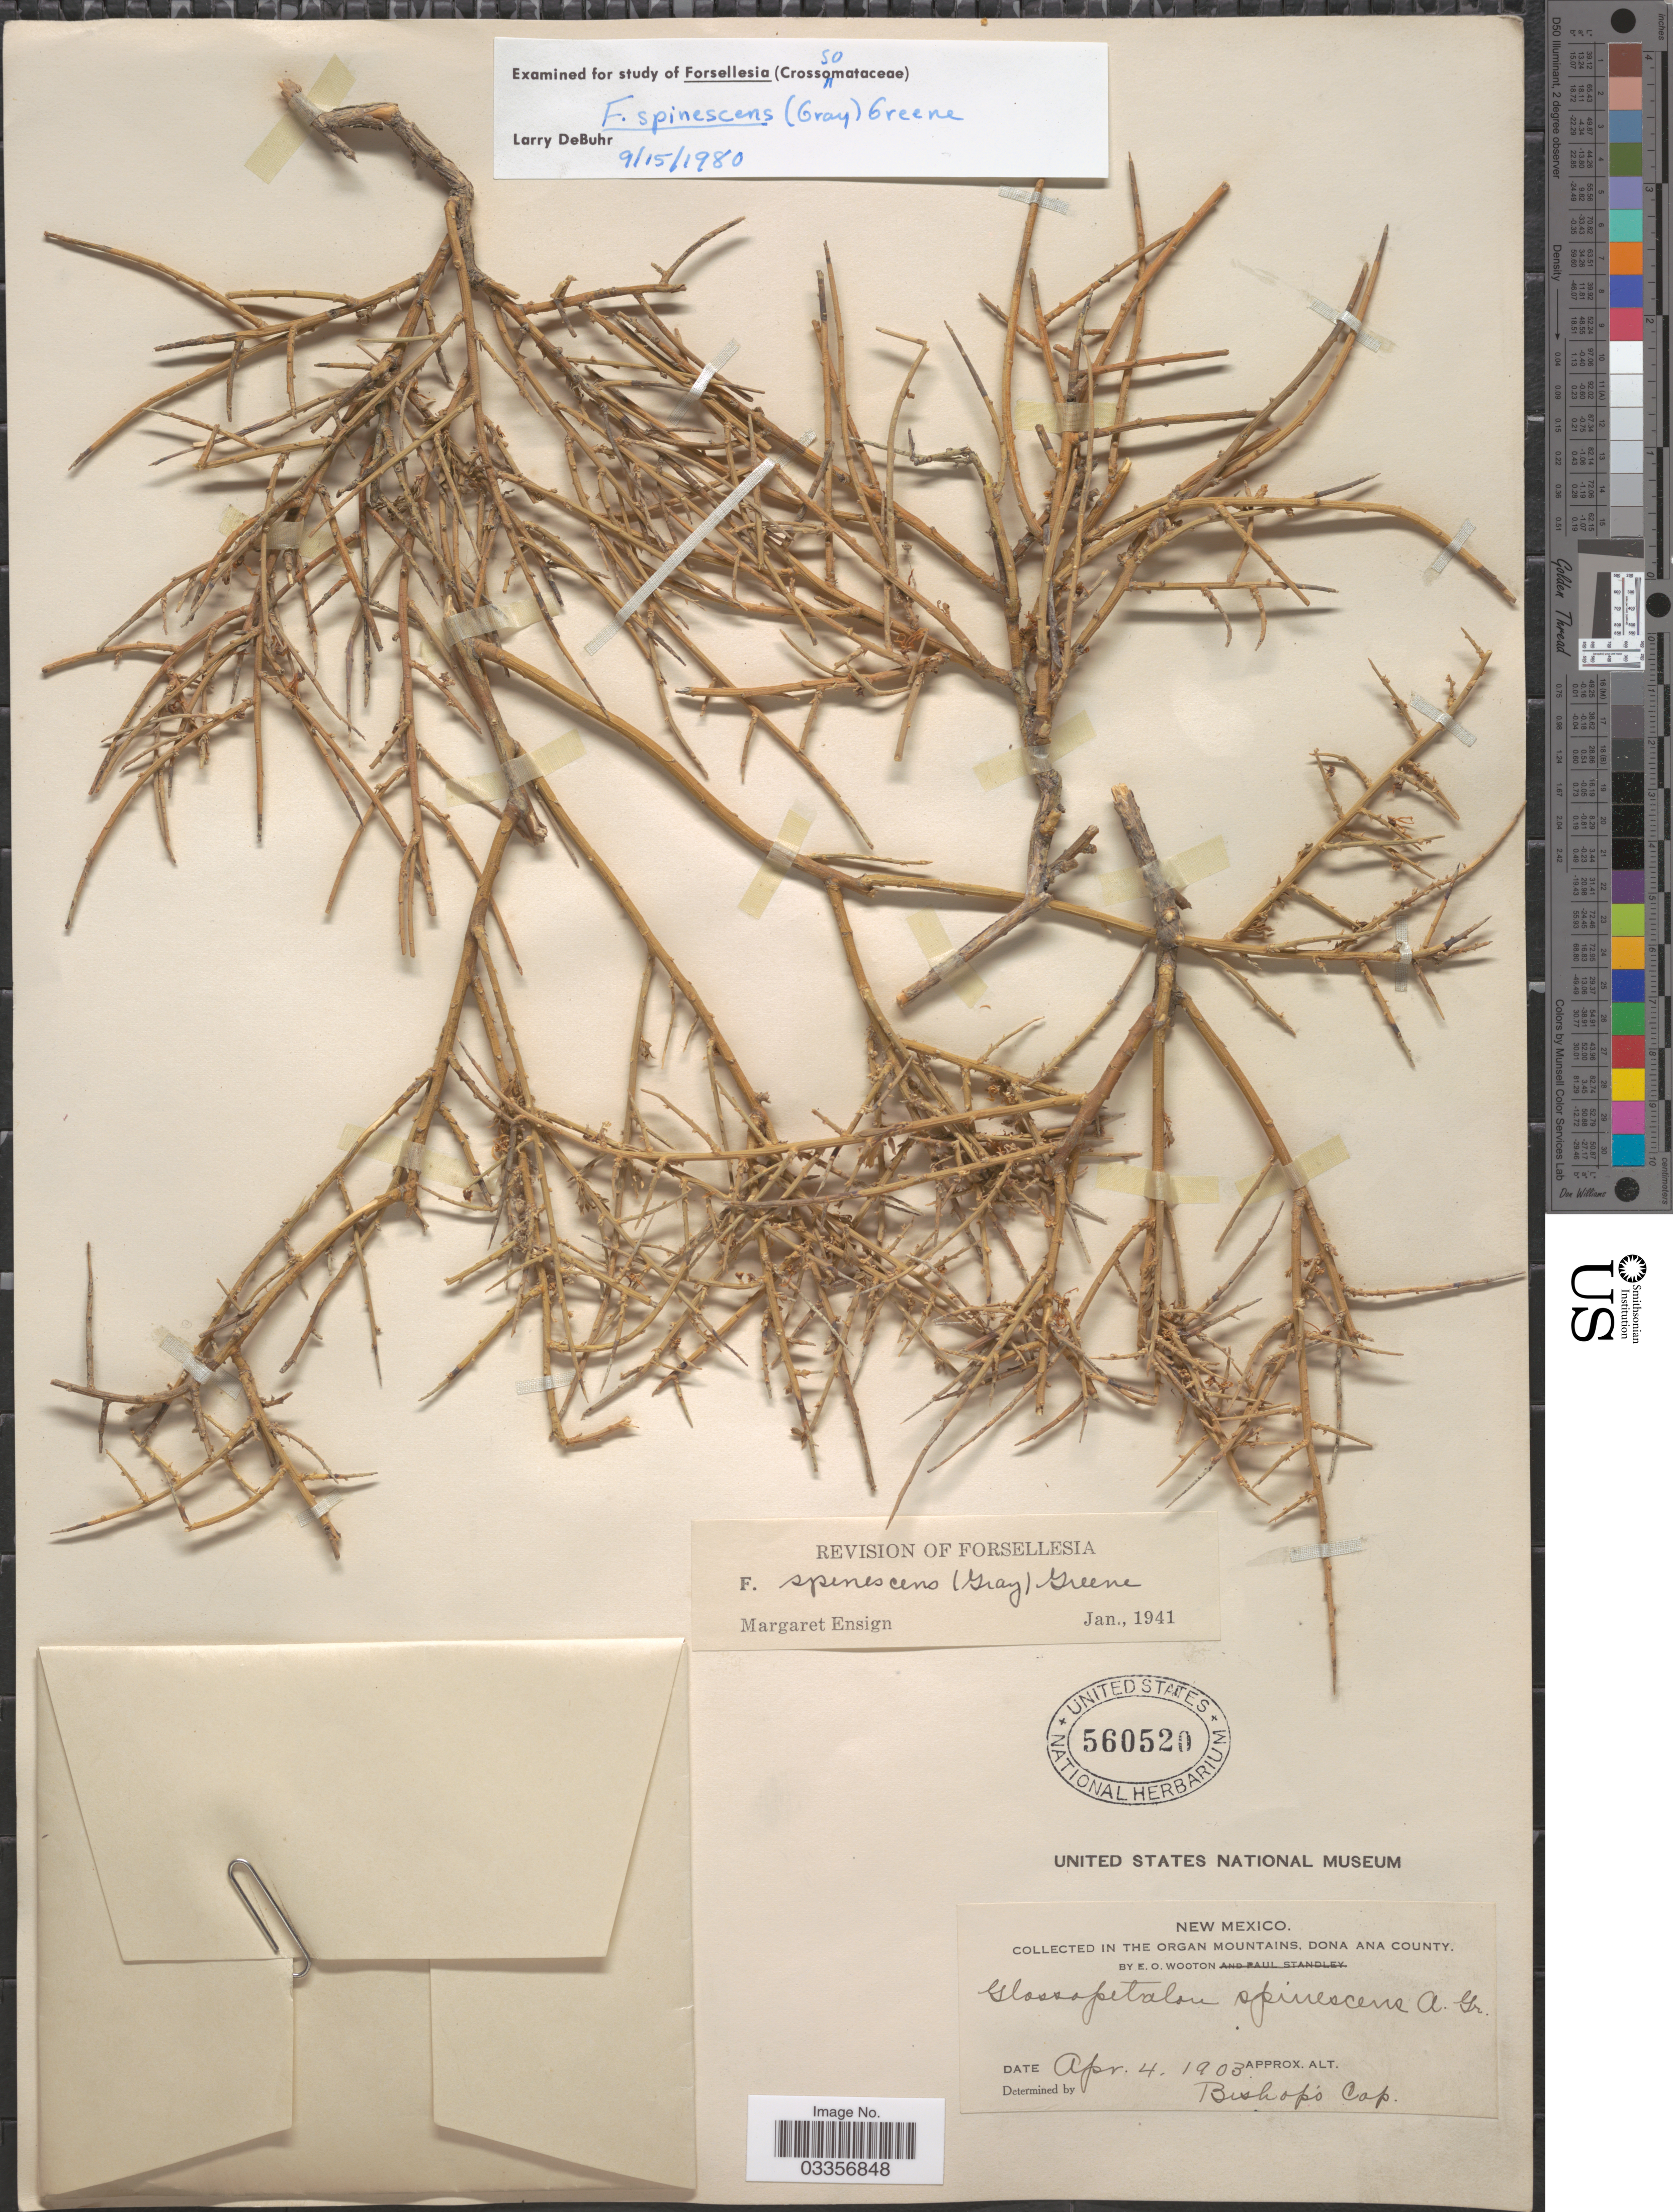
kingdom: Plantae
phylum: Tracheophyta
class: Magnoliopsida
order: Crossosomatales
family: Crossosomataceae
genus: Glossopetalon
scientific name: Glossopetalon spinescens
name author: A. Gray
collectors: E. O. Wooton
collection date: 1903-04-04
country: United States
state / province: New Mexico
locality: In the Organ Mountains, Dona Ana Co.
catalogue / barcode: US 560520